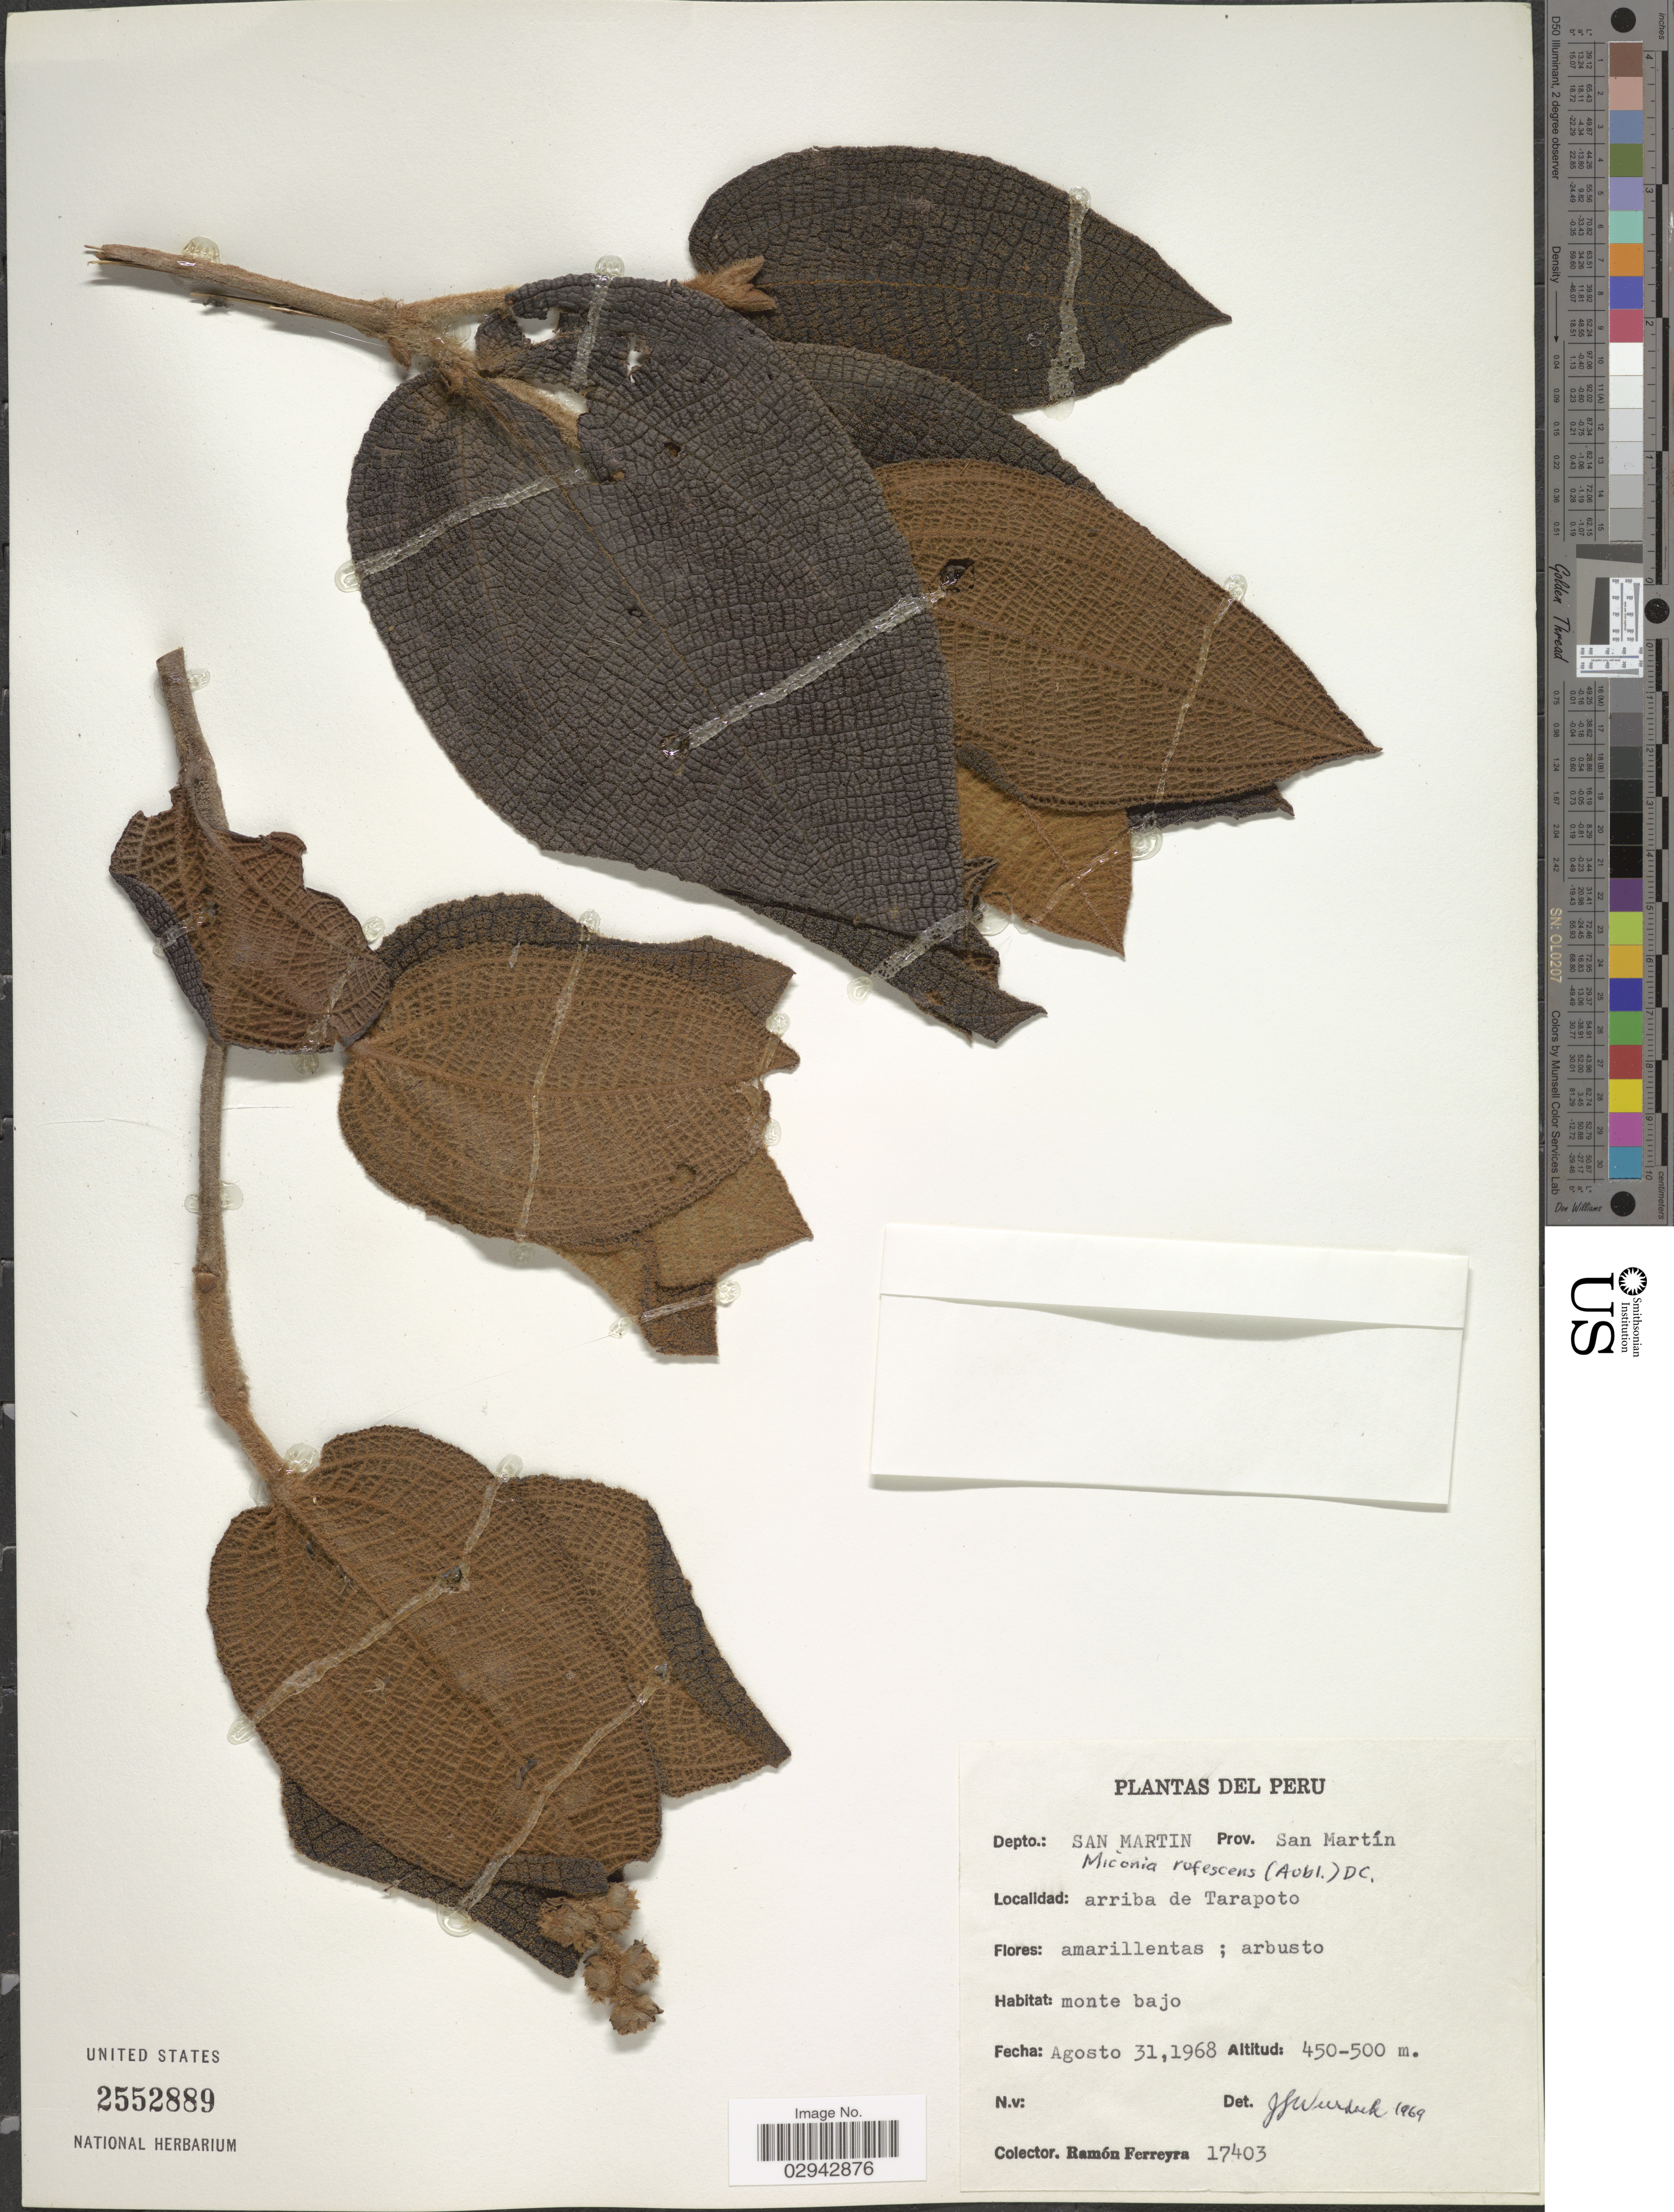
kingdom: Plantae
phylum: Tracheophyta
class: Magnoliopsida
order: Myrtales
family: Melastomataceae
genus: Miconia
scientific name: Miconia rufescens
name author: (Aubl.) DC.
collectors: R. A. Ferreyra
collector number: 17403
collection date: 1968-08-31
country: Peru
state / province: San Martín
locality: Depto.: San Martin. Prov. San Martín. Arriba de Tarapoto.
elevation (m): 450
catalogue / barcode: US 2552889